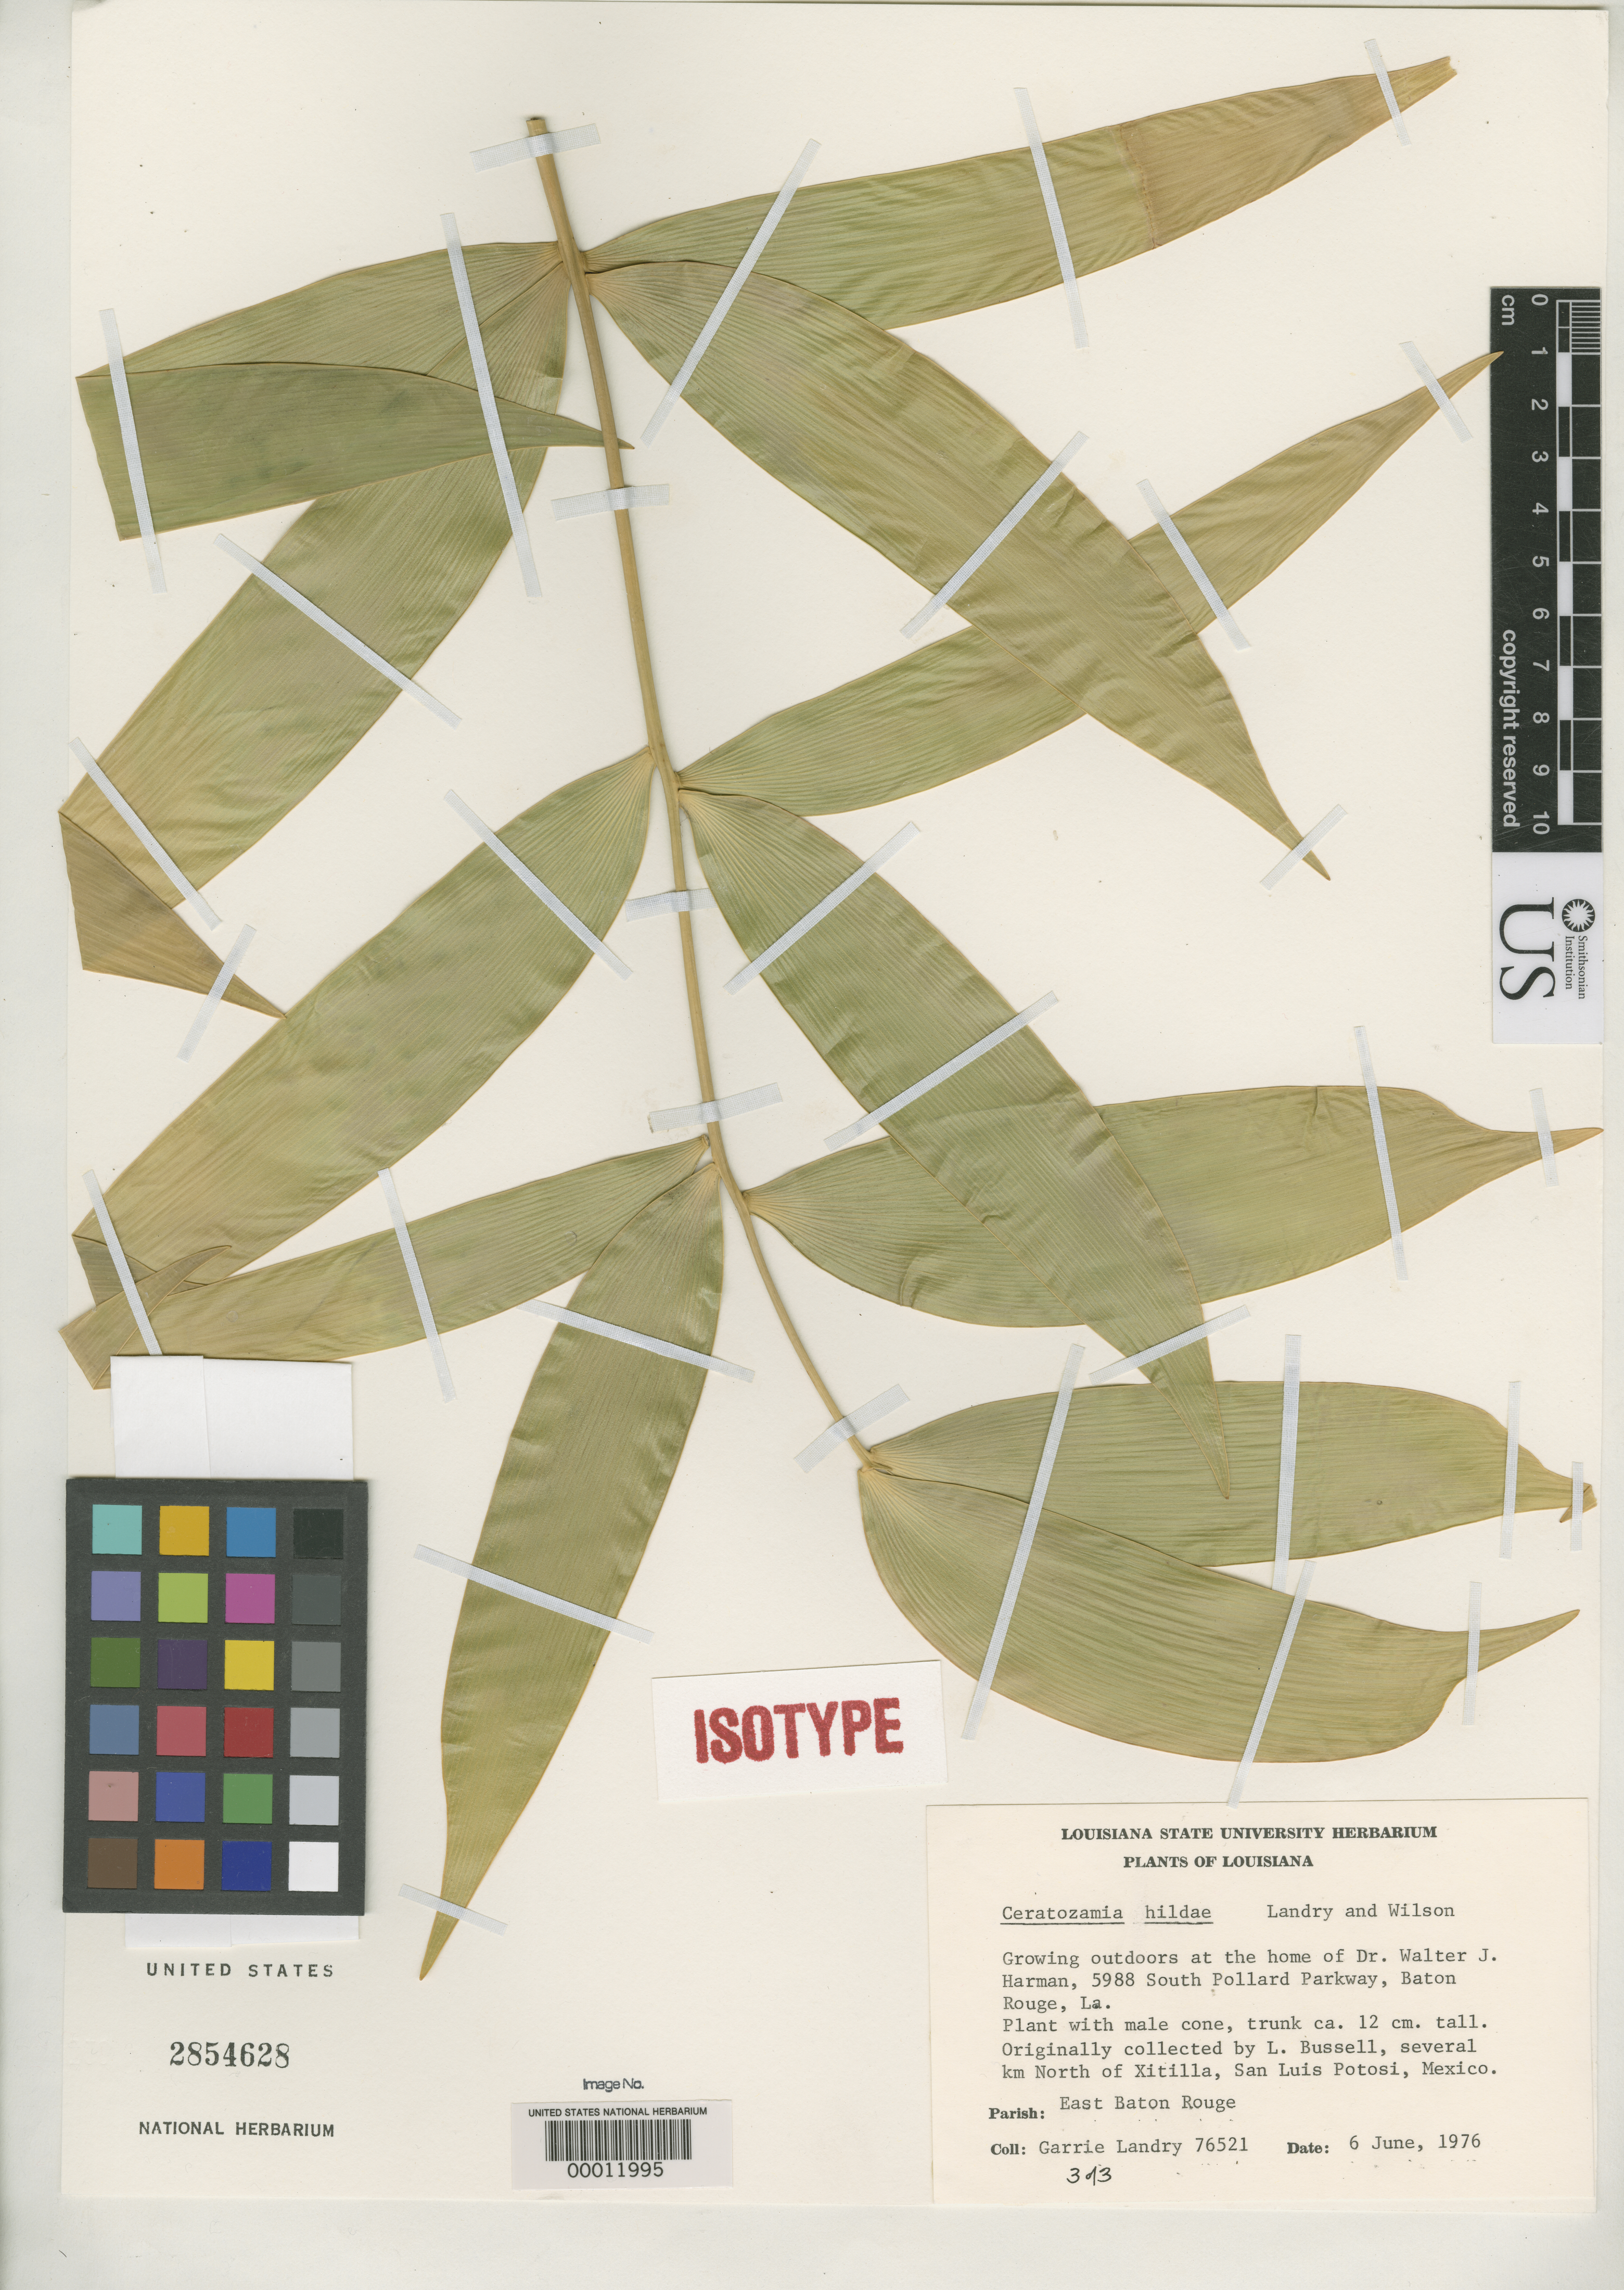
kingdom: Plantae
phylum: Tracheophyta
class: Cycadopsida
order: Cycadales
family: Zamiaceae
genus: Ceratozamia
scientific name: Ceratozamia hildae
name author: G.P. Landry & M.C. Wilson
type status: Isotype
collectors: G. P. Landry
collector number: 76521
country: United States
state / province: Louisiana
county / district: East Baton Rouge Parish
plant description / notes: Cultivated from material collected by L. Bussell, N of Xitilla, San Luis Potosi, Mexico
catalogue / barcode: US 2854628